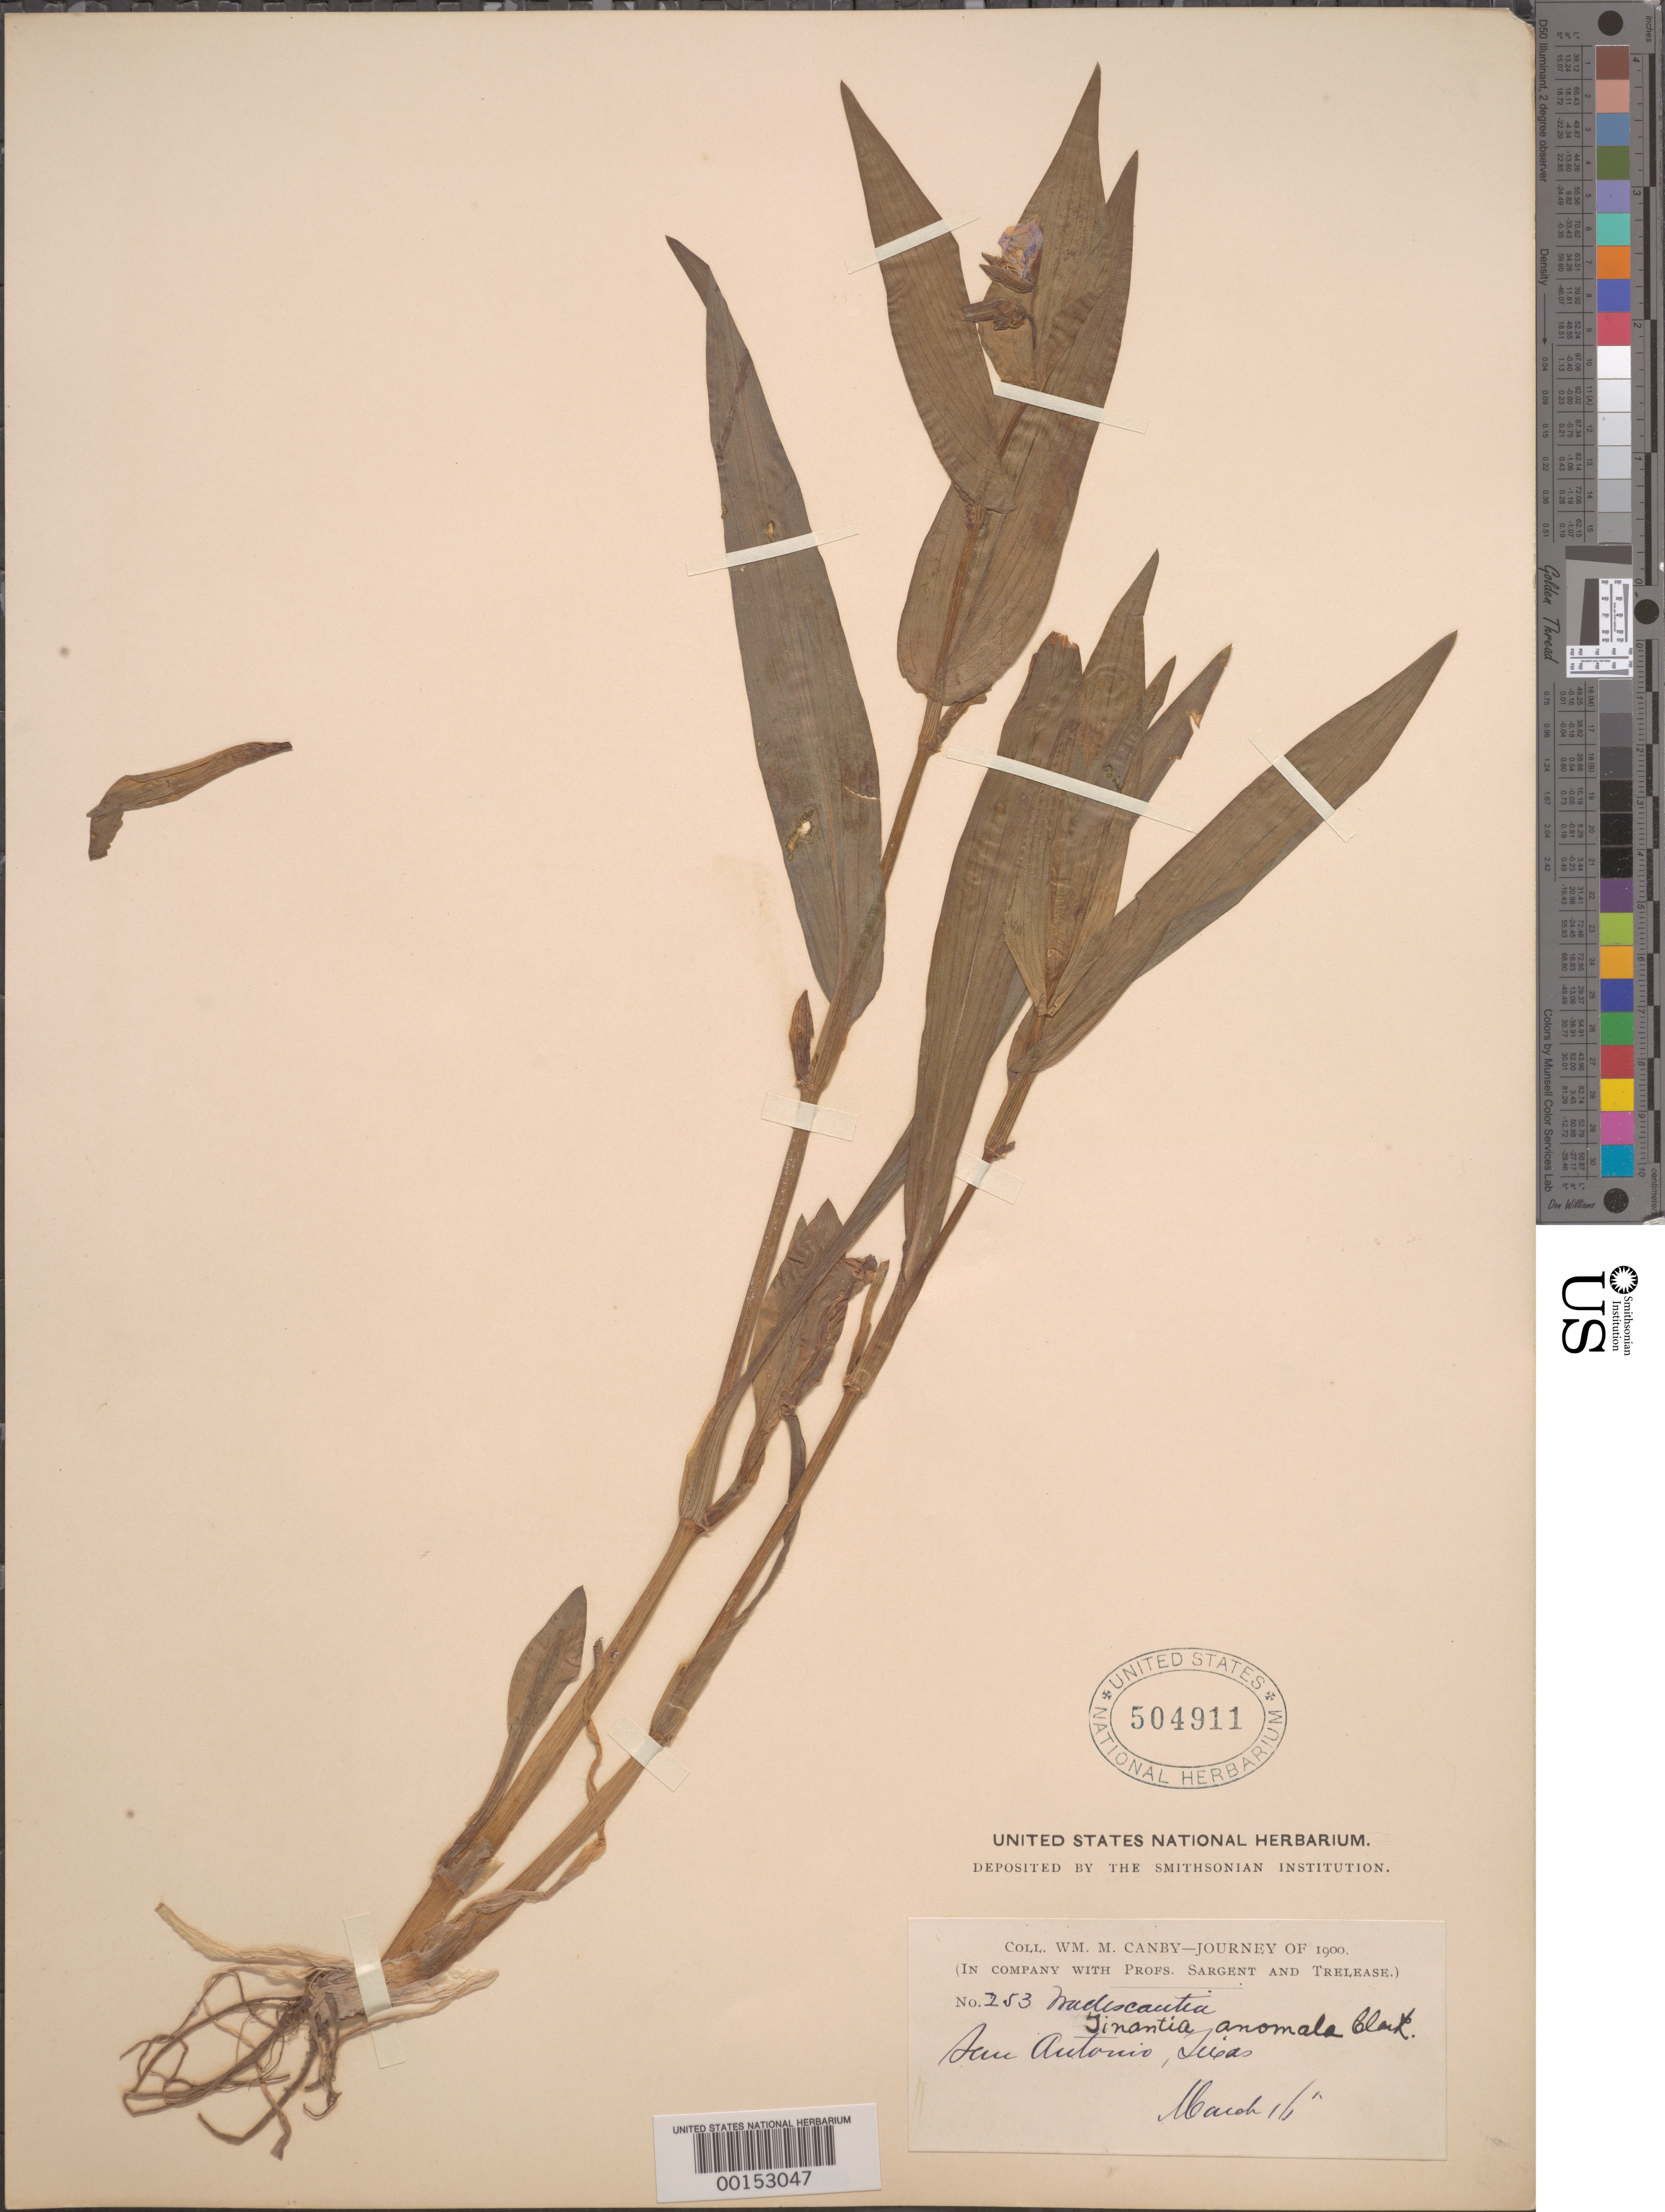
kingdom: Plantae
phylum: Tracheophyta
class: Liliopsida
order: Commelinales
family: Commelinaceae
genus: Tinantia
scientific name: Tinantia anomala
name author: (Torr.) C.B. Clarke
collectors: W. M. Canby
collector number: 253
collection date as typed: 11 Mar 1900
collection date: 1900-03-11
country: United States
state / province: Texas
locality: San antonio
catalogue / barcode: US 504911